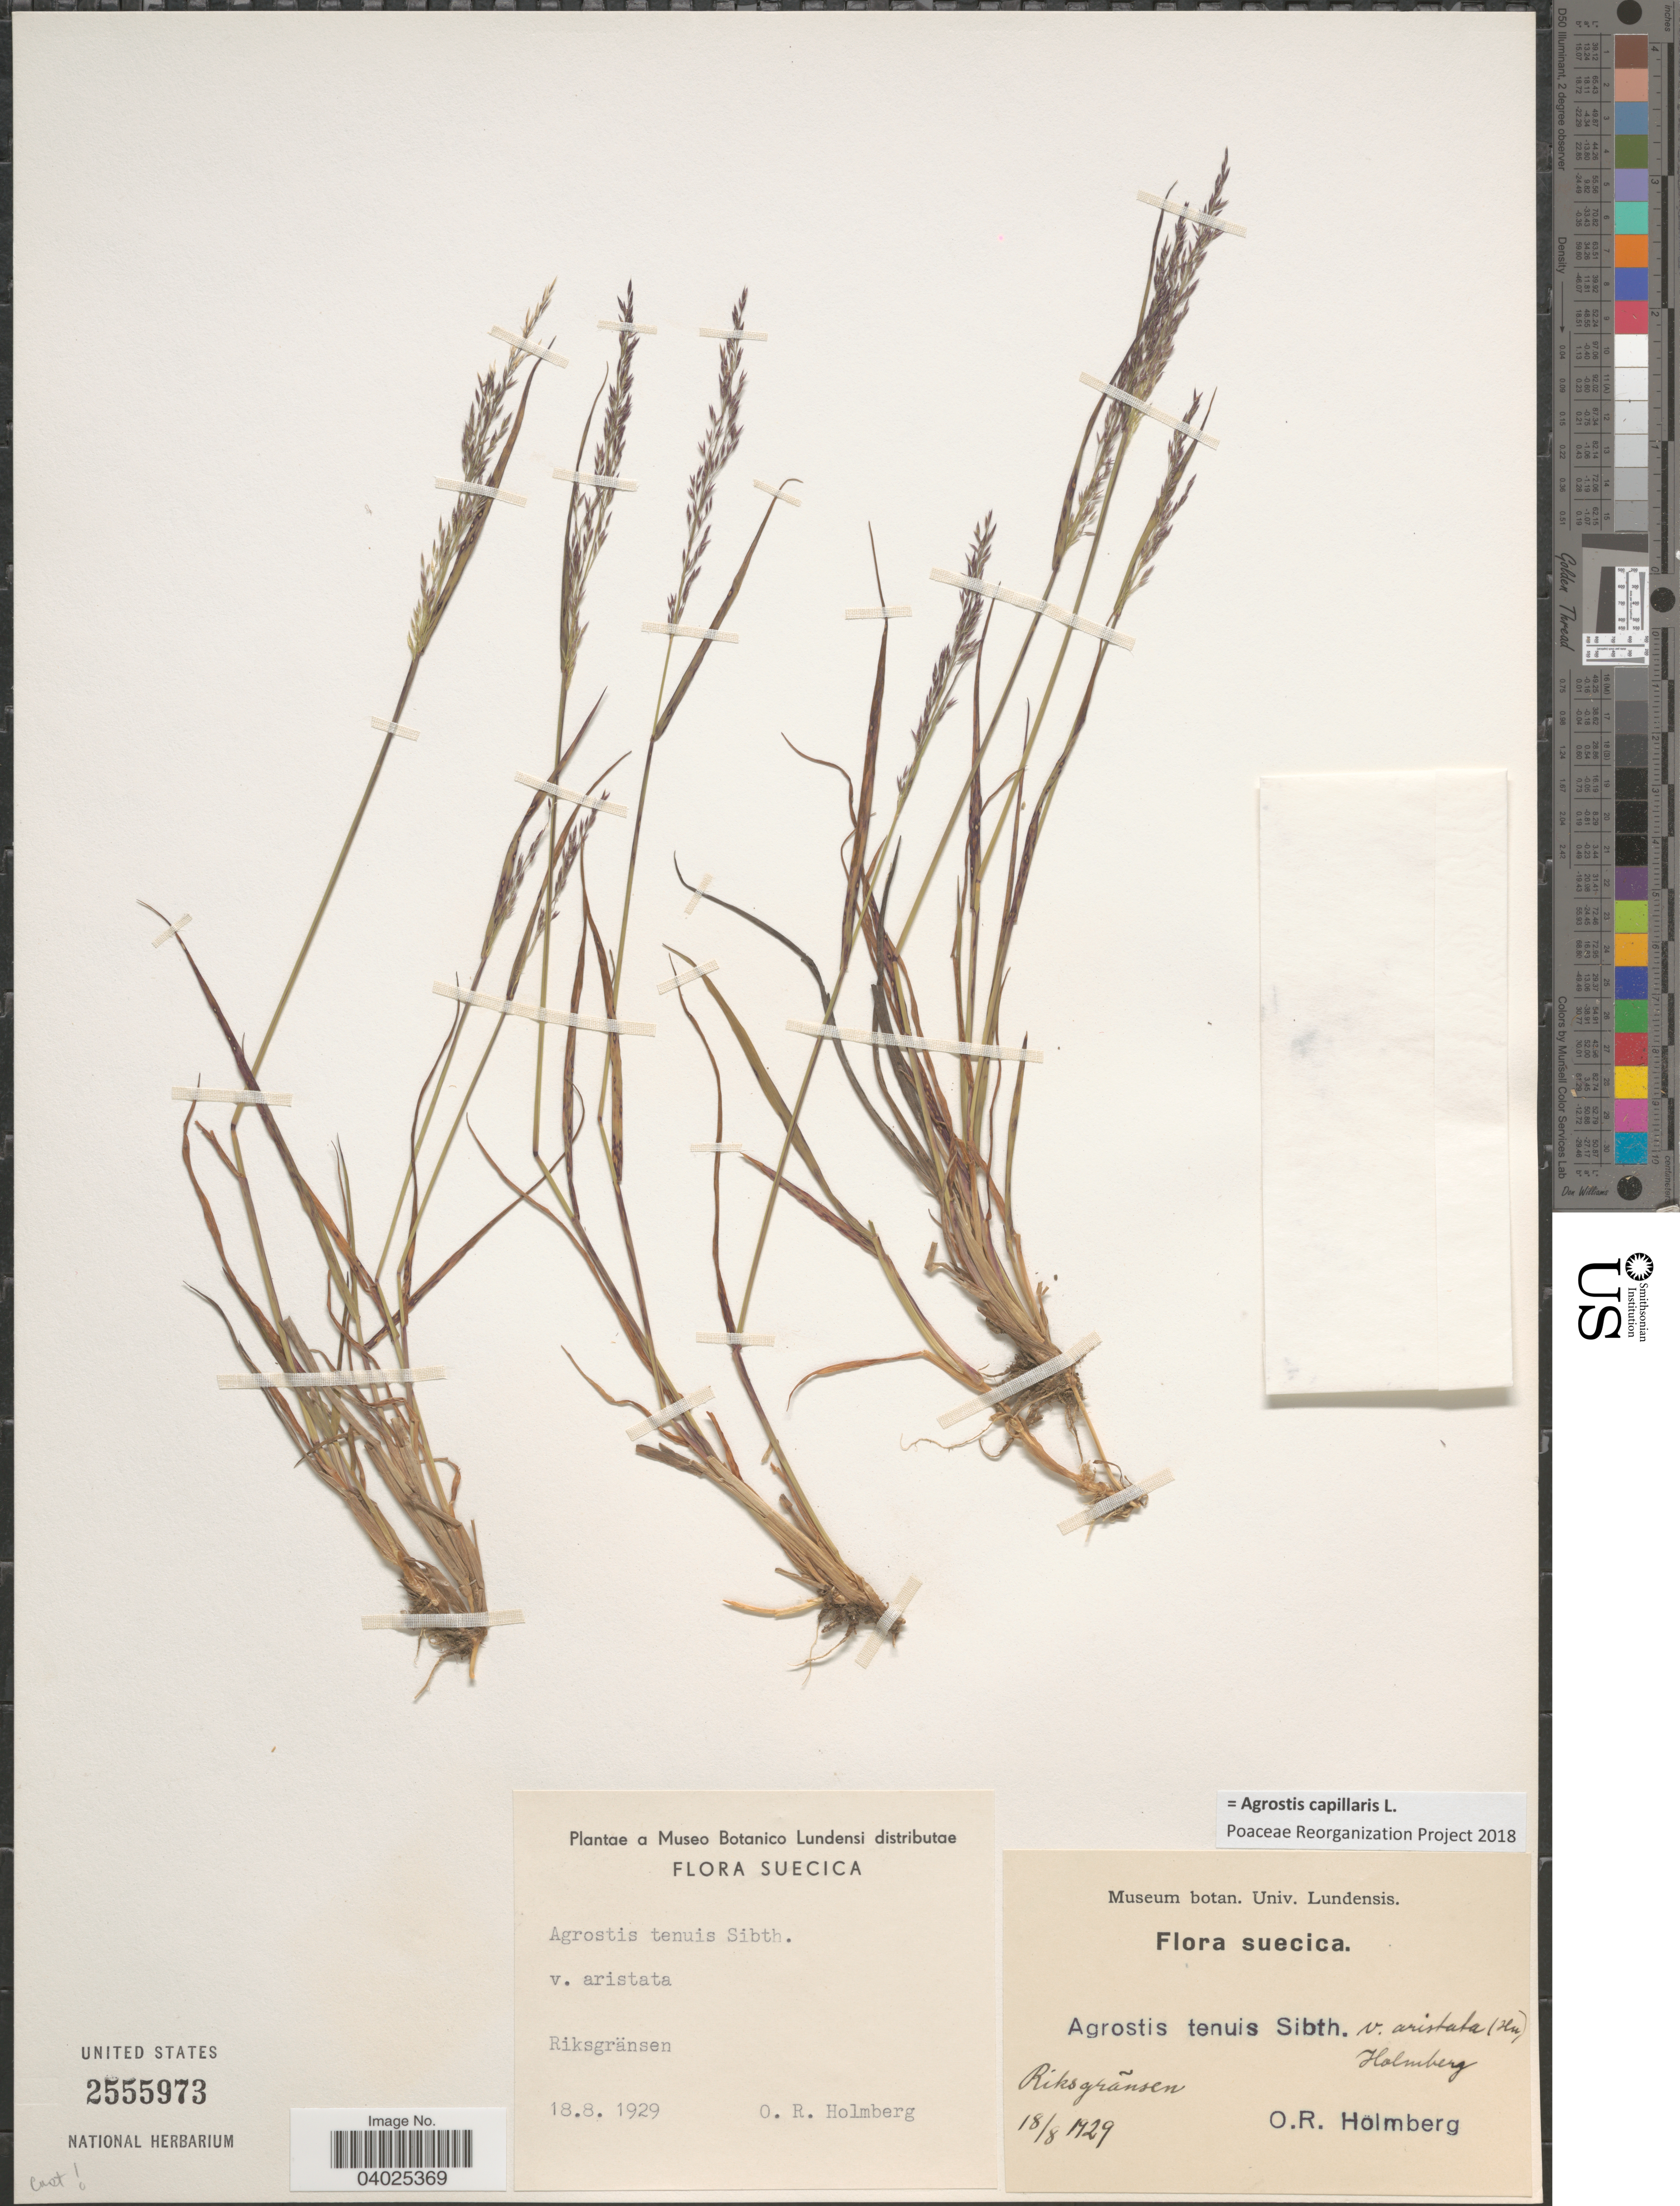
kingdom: Plantae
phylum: Tracheophyta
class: Liliopsida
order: Poales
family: Poaceae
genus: Agrostis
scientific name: Agrostis capillaris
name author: L.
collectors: O. Holmberg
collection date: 1929-08-18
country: Sweden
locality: Suecica. Rikgränsen.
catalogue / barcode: US 2555973